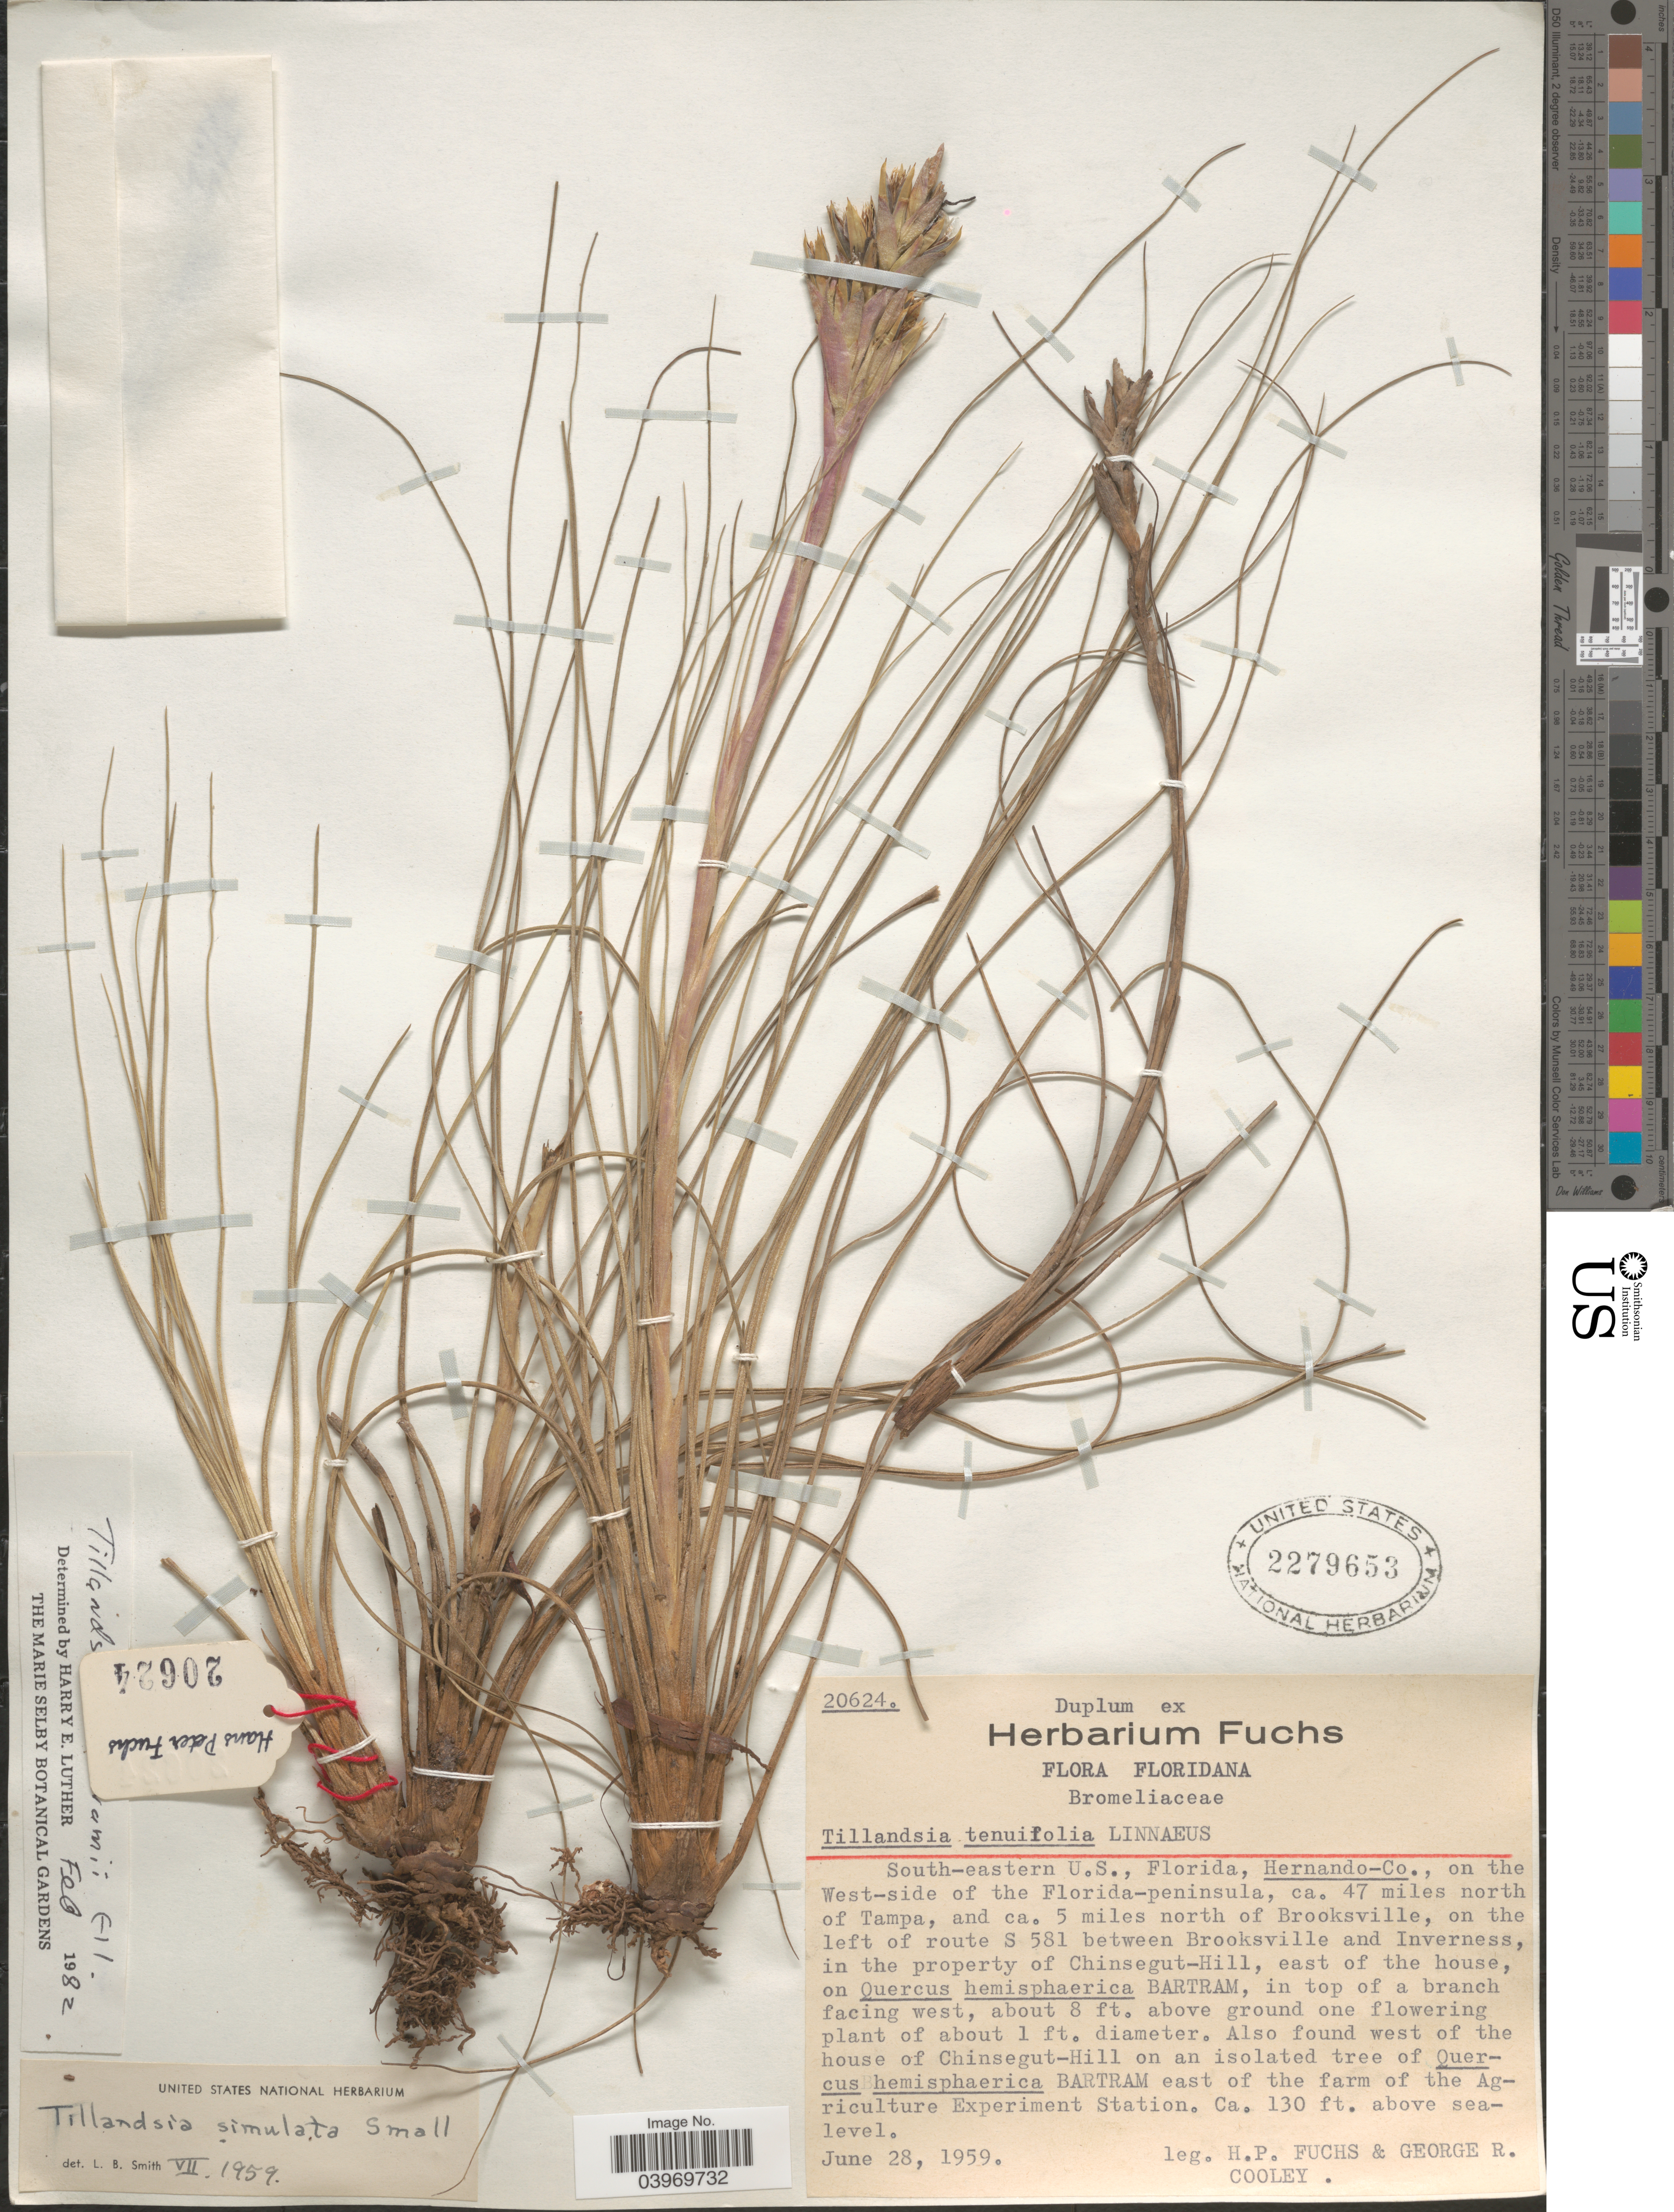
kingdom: Plantae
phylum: Tracheophyta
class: Liliopsida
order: Poales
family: Bromeliaceae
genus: Tillandsia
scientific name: Tillandsia bartramii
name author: Elliott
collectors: H. P. Fuchs & G. R. Cooley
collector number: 20624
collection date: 1959-06-28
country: United States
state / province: Florida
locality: South-eastern U.S., Hernando-Co., on the West-side of the Florida-peninsula, ca. 47 miles north of Tampa, and ca. 5 miles north of Brooksville, on the left of route S 581 between Brooksville and Inverness, in the property of Chinsegut-Hill, east of the house. Also found west of the house of Chinsegut-Hill, Bartram east of the farm of the Agriculture Experiment Station.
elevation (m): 40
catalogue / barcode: US 2279653